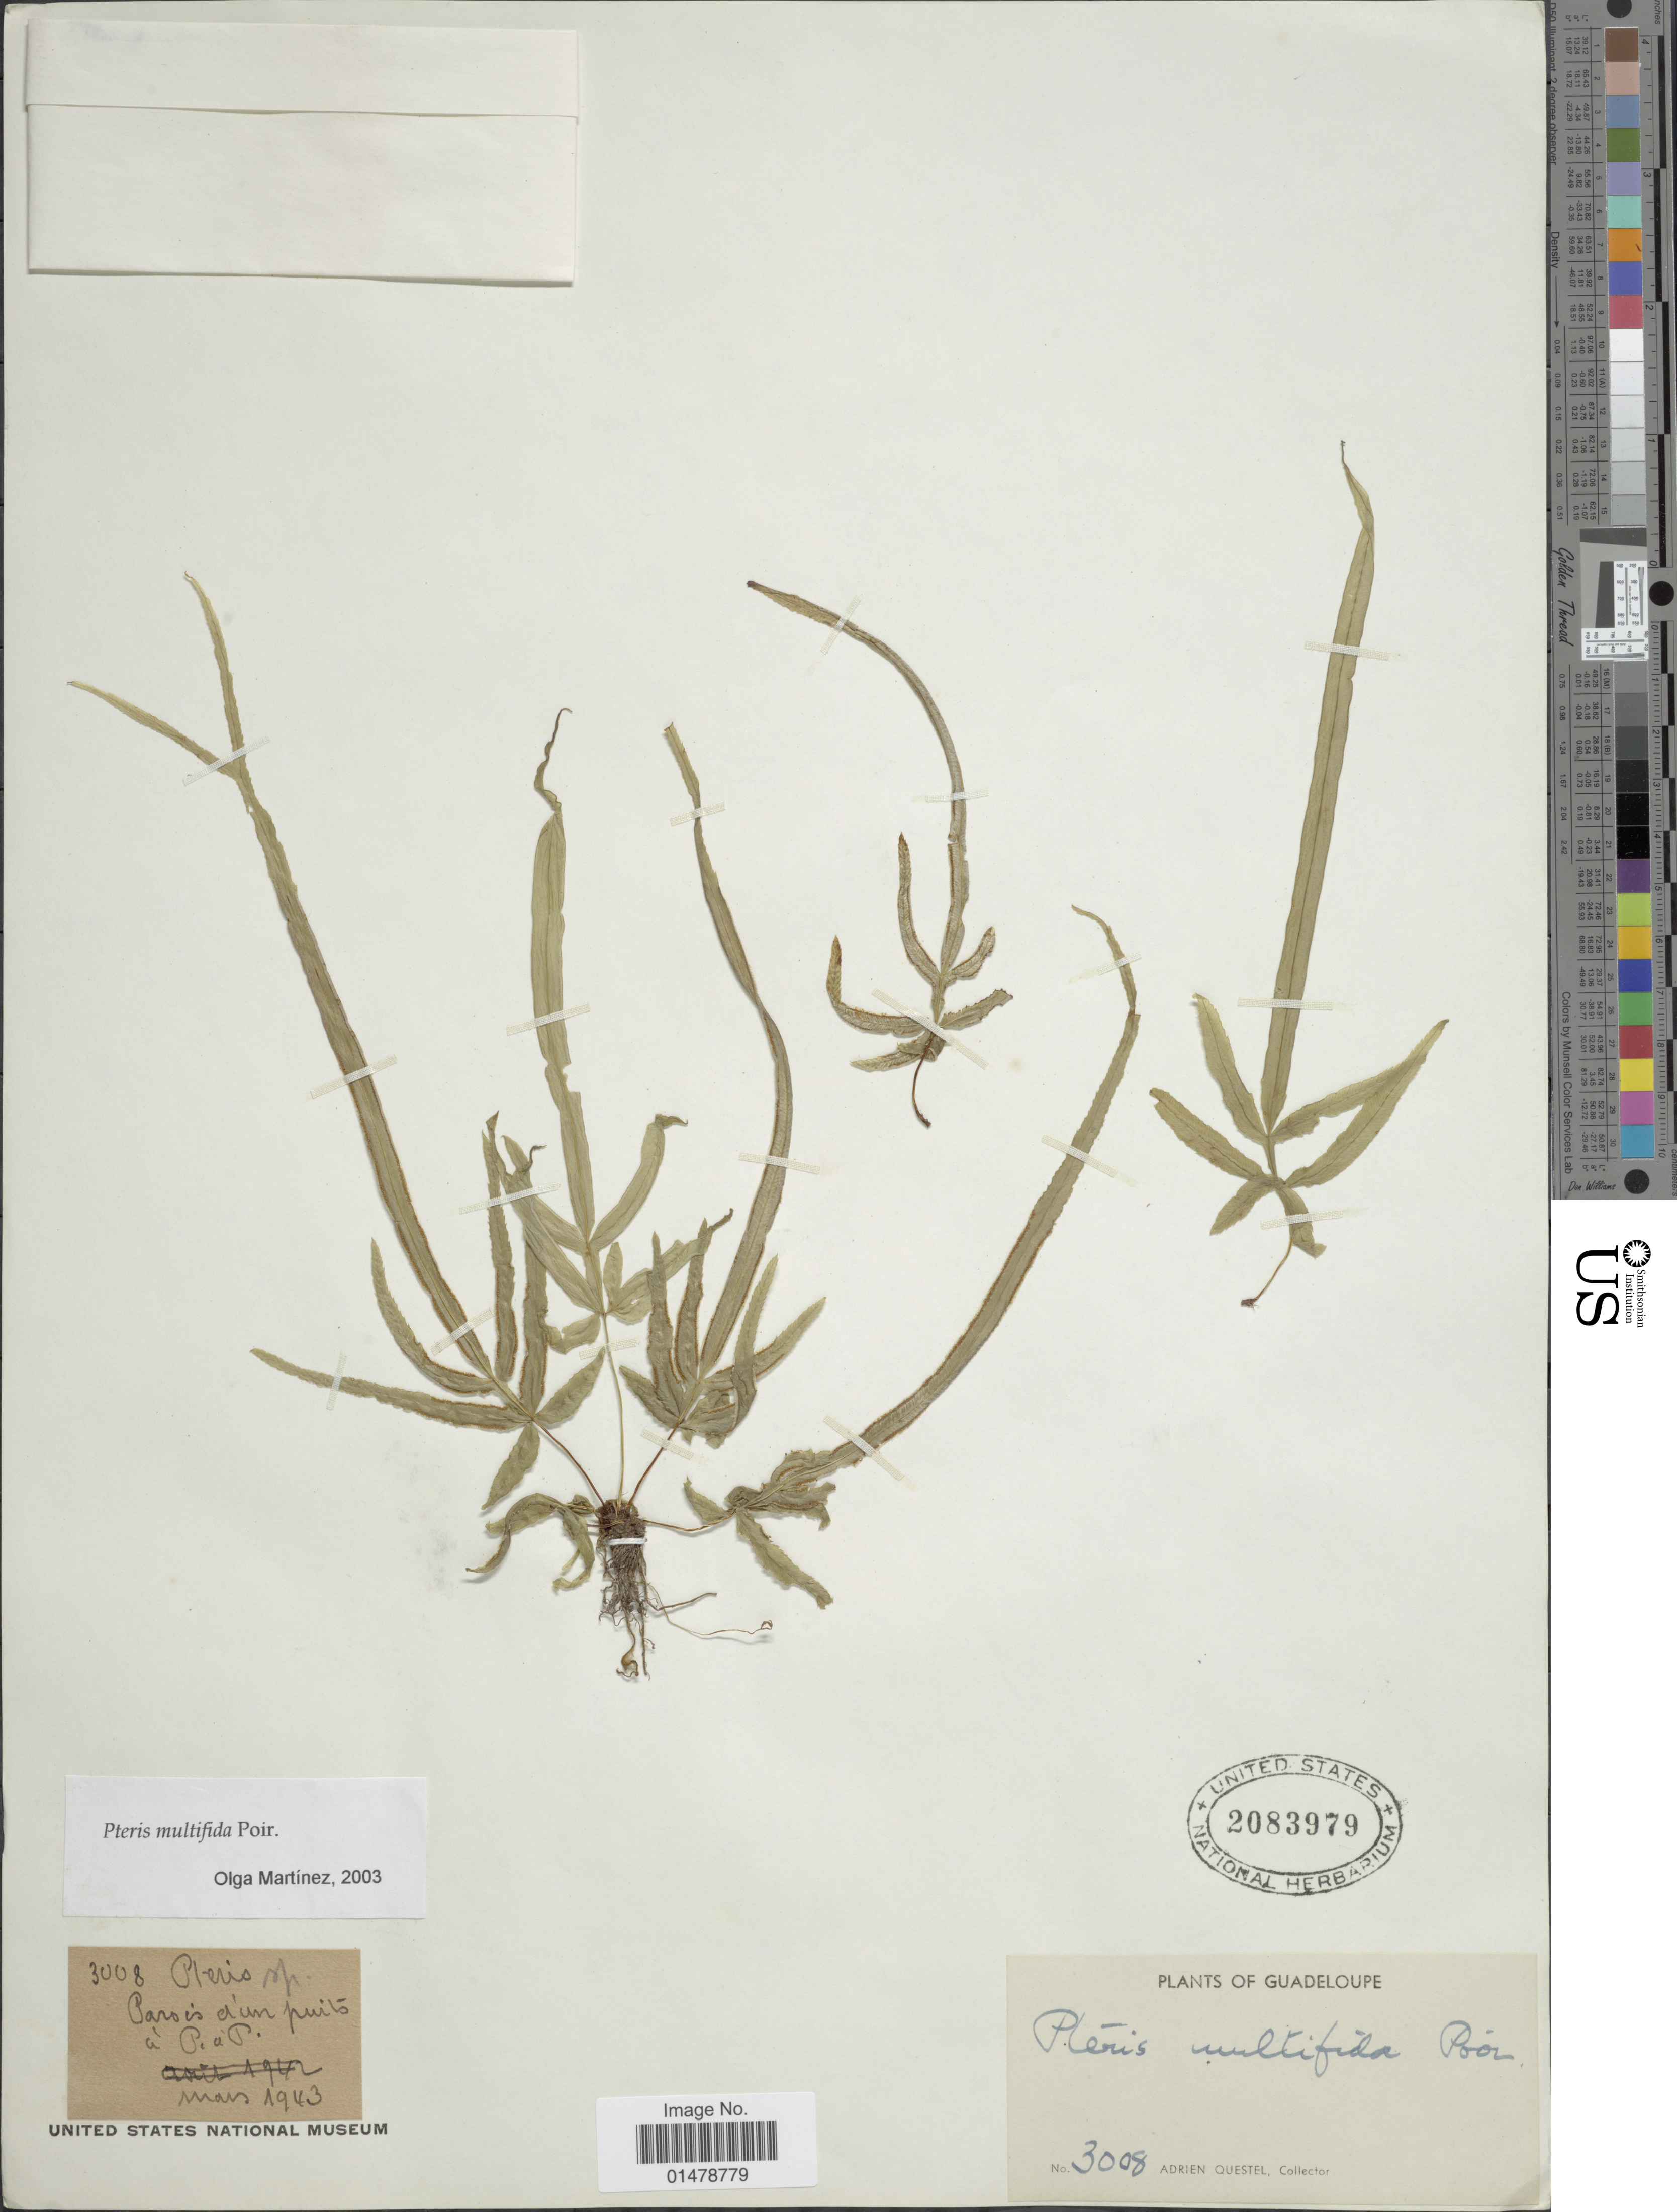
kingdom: Plantae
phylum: Tracheophyta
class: Polypodiopsida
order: Polypodiales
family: Pteridaceae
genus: Pteris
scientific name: Pteris multifida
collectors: A. Questel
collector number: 3008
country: Guadeloupe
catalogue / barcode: US 2083979